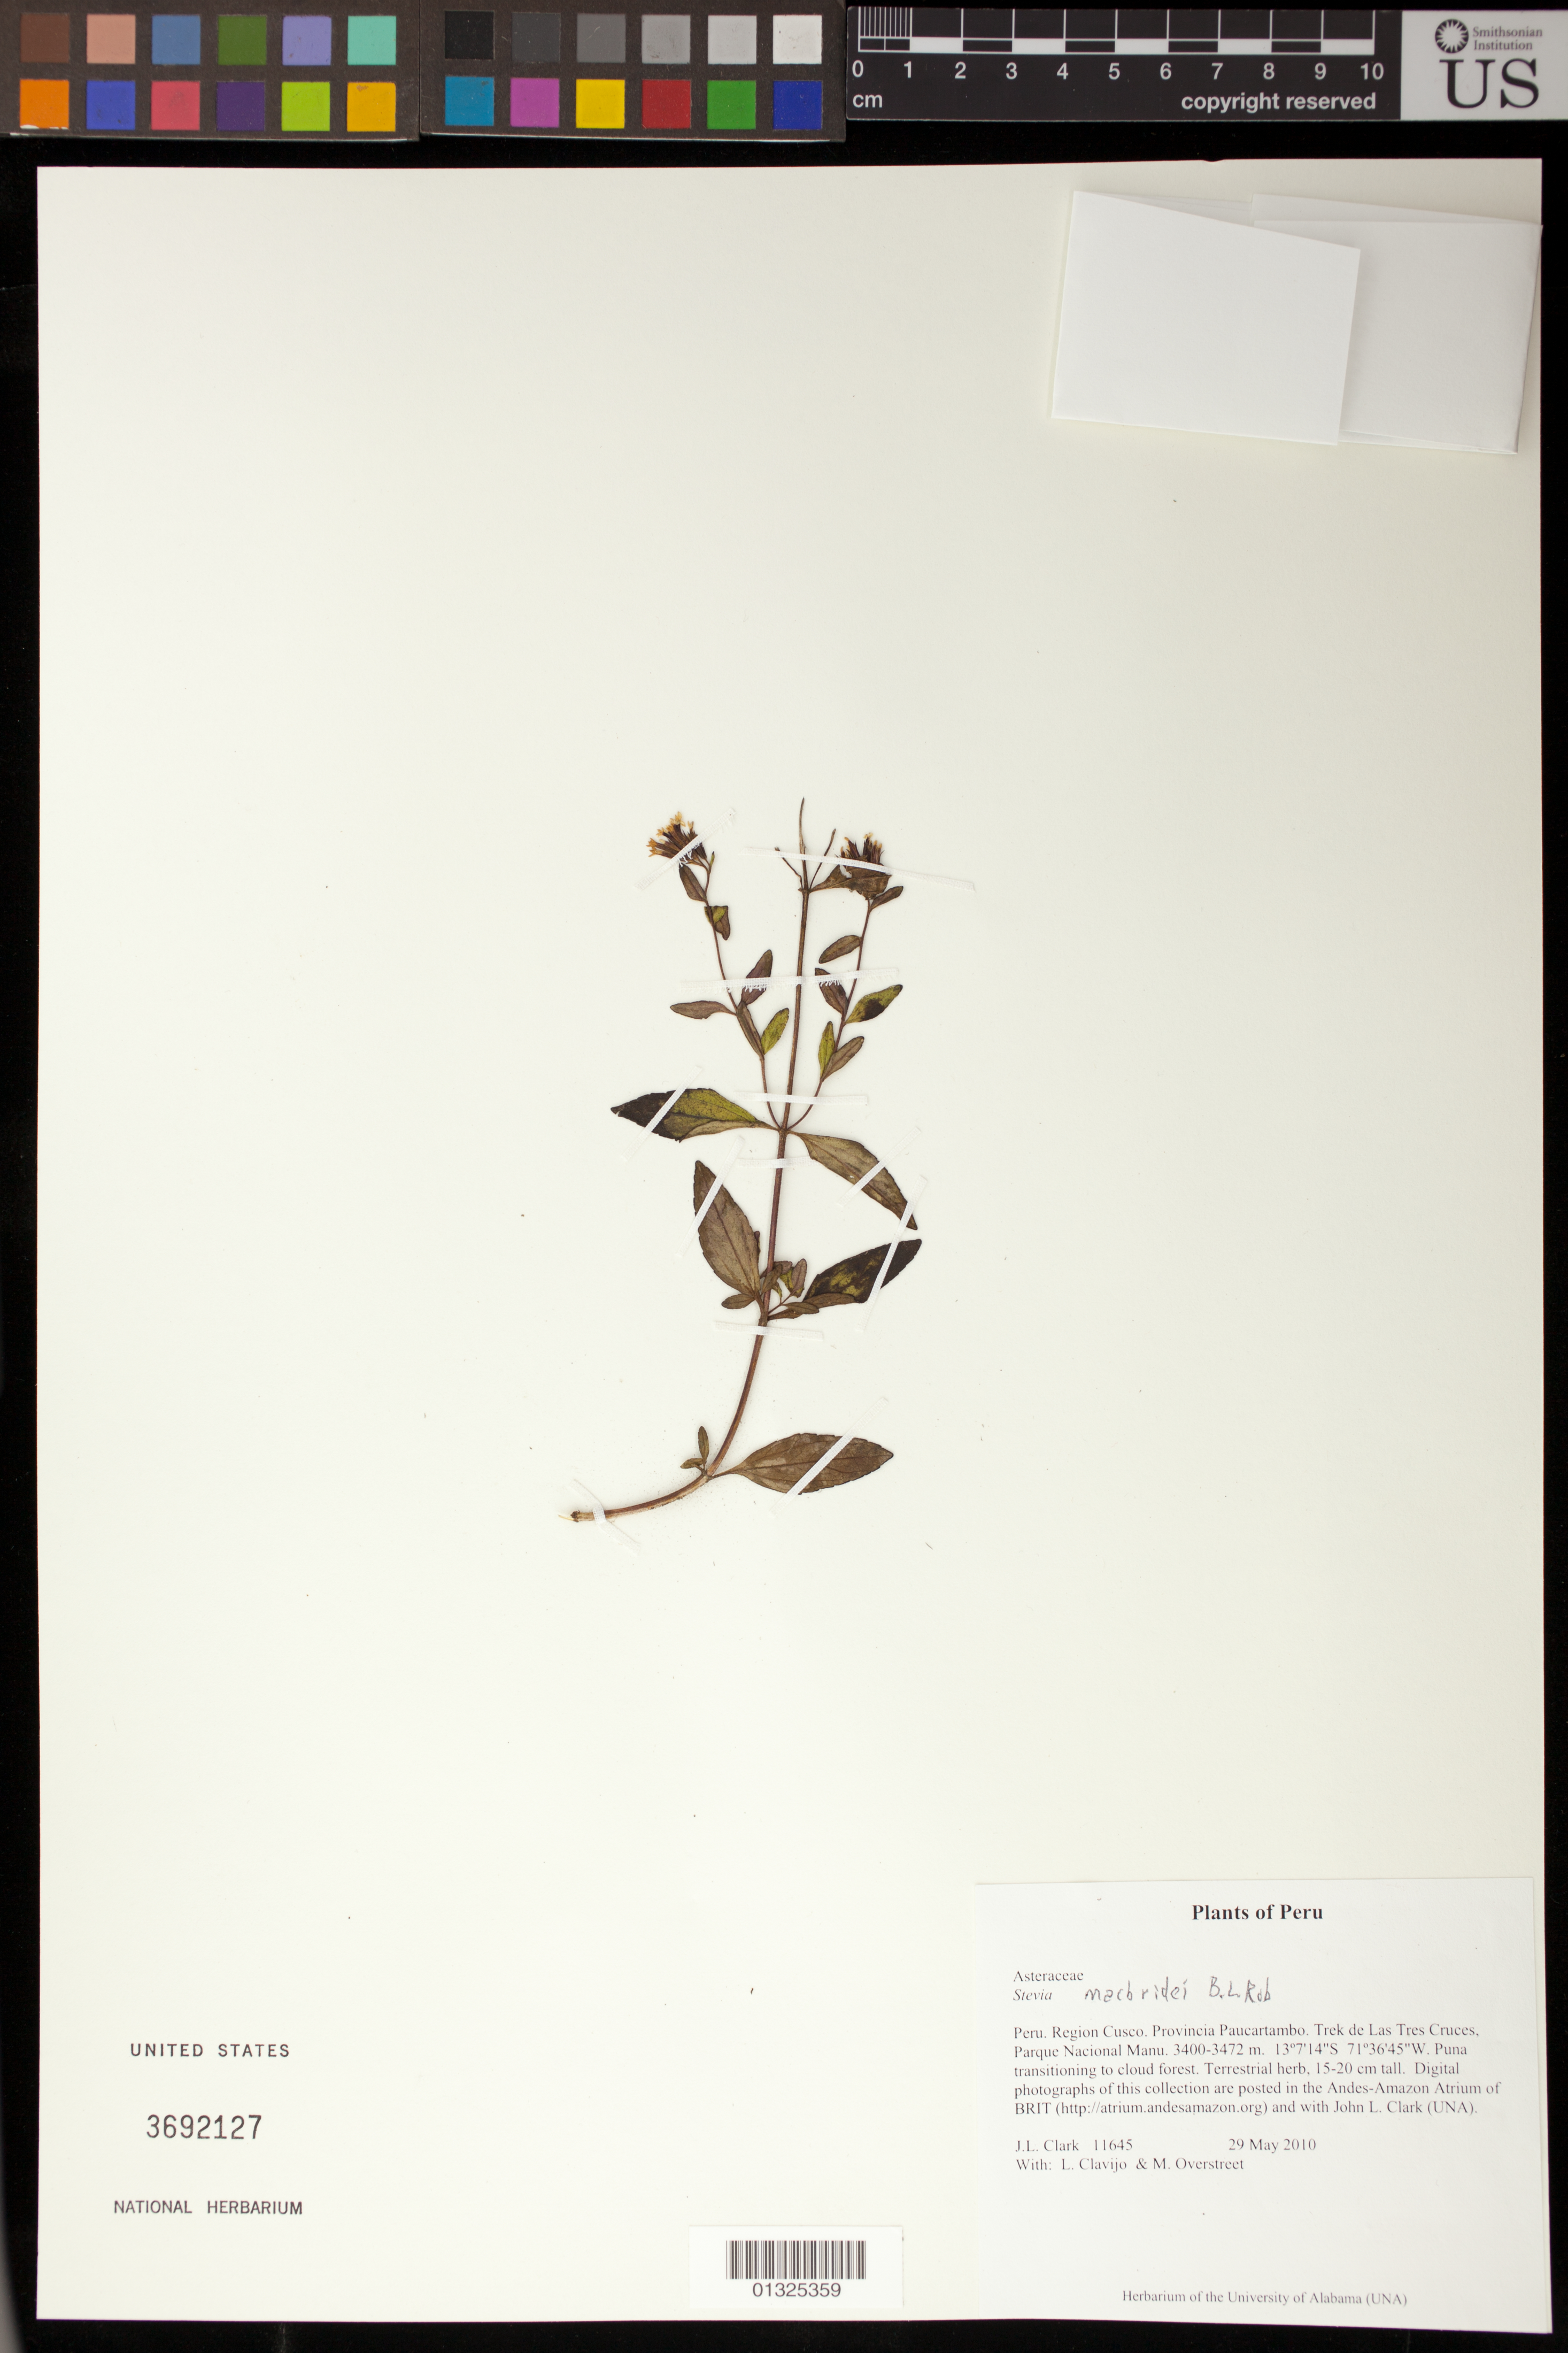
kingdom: Plantae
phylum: Tracheophyta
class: Magnoliopsida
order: Asterales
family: Asteraceae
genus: Stevia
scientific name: Stevia macbridei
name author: B.L. Rob.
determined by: Robinson, Harold E., (US)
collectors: J. L. Clark, L. Clavijo & M. Overstreet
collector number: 11645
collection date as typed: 29 May 2010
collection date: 2010-05-29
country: Peru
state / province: Cusco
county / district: Paucartambo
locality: Trek de Las Tres Cruces, Parque nacional Manu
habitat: Puna transitioning to cloud forest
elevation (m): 3400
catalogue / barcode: US 3692127